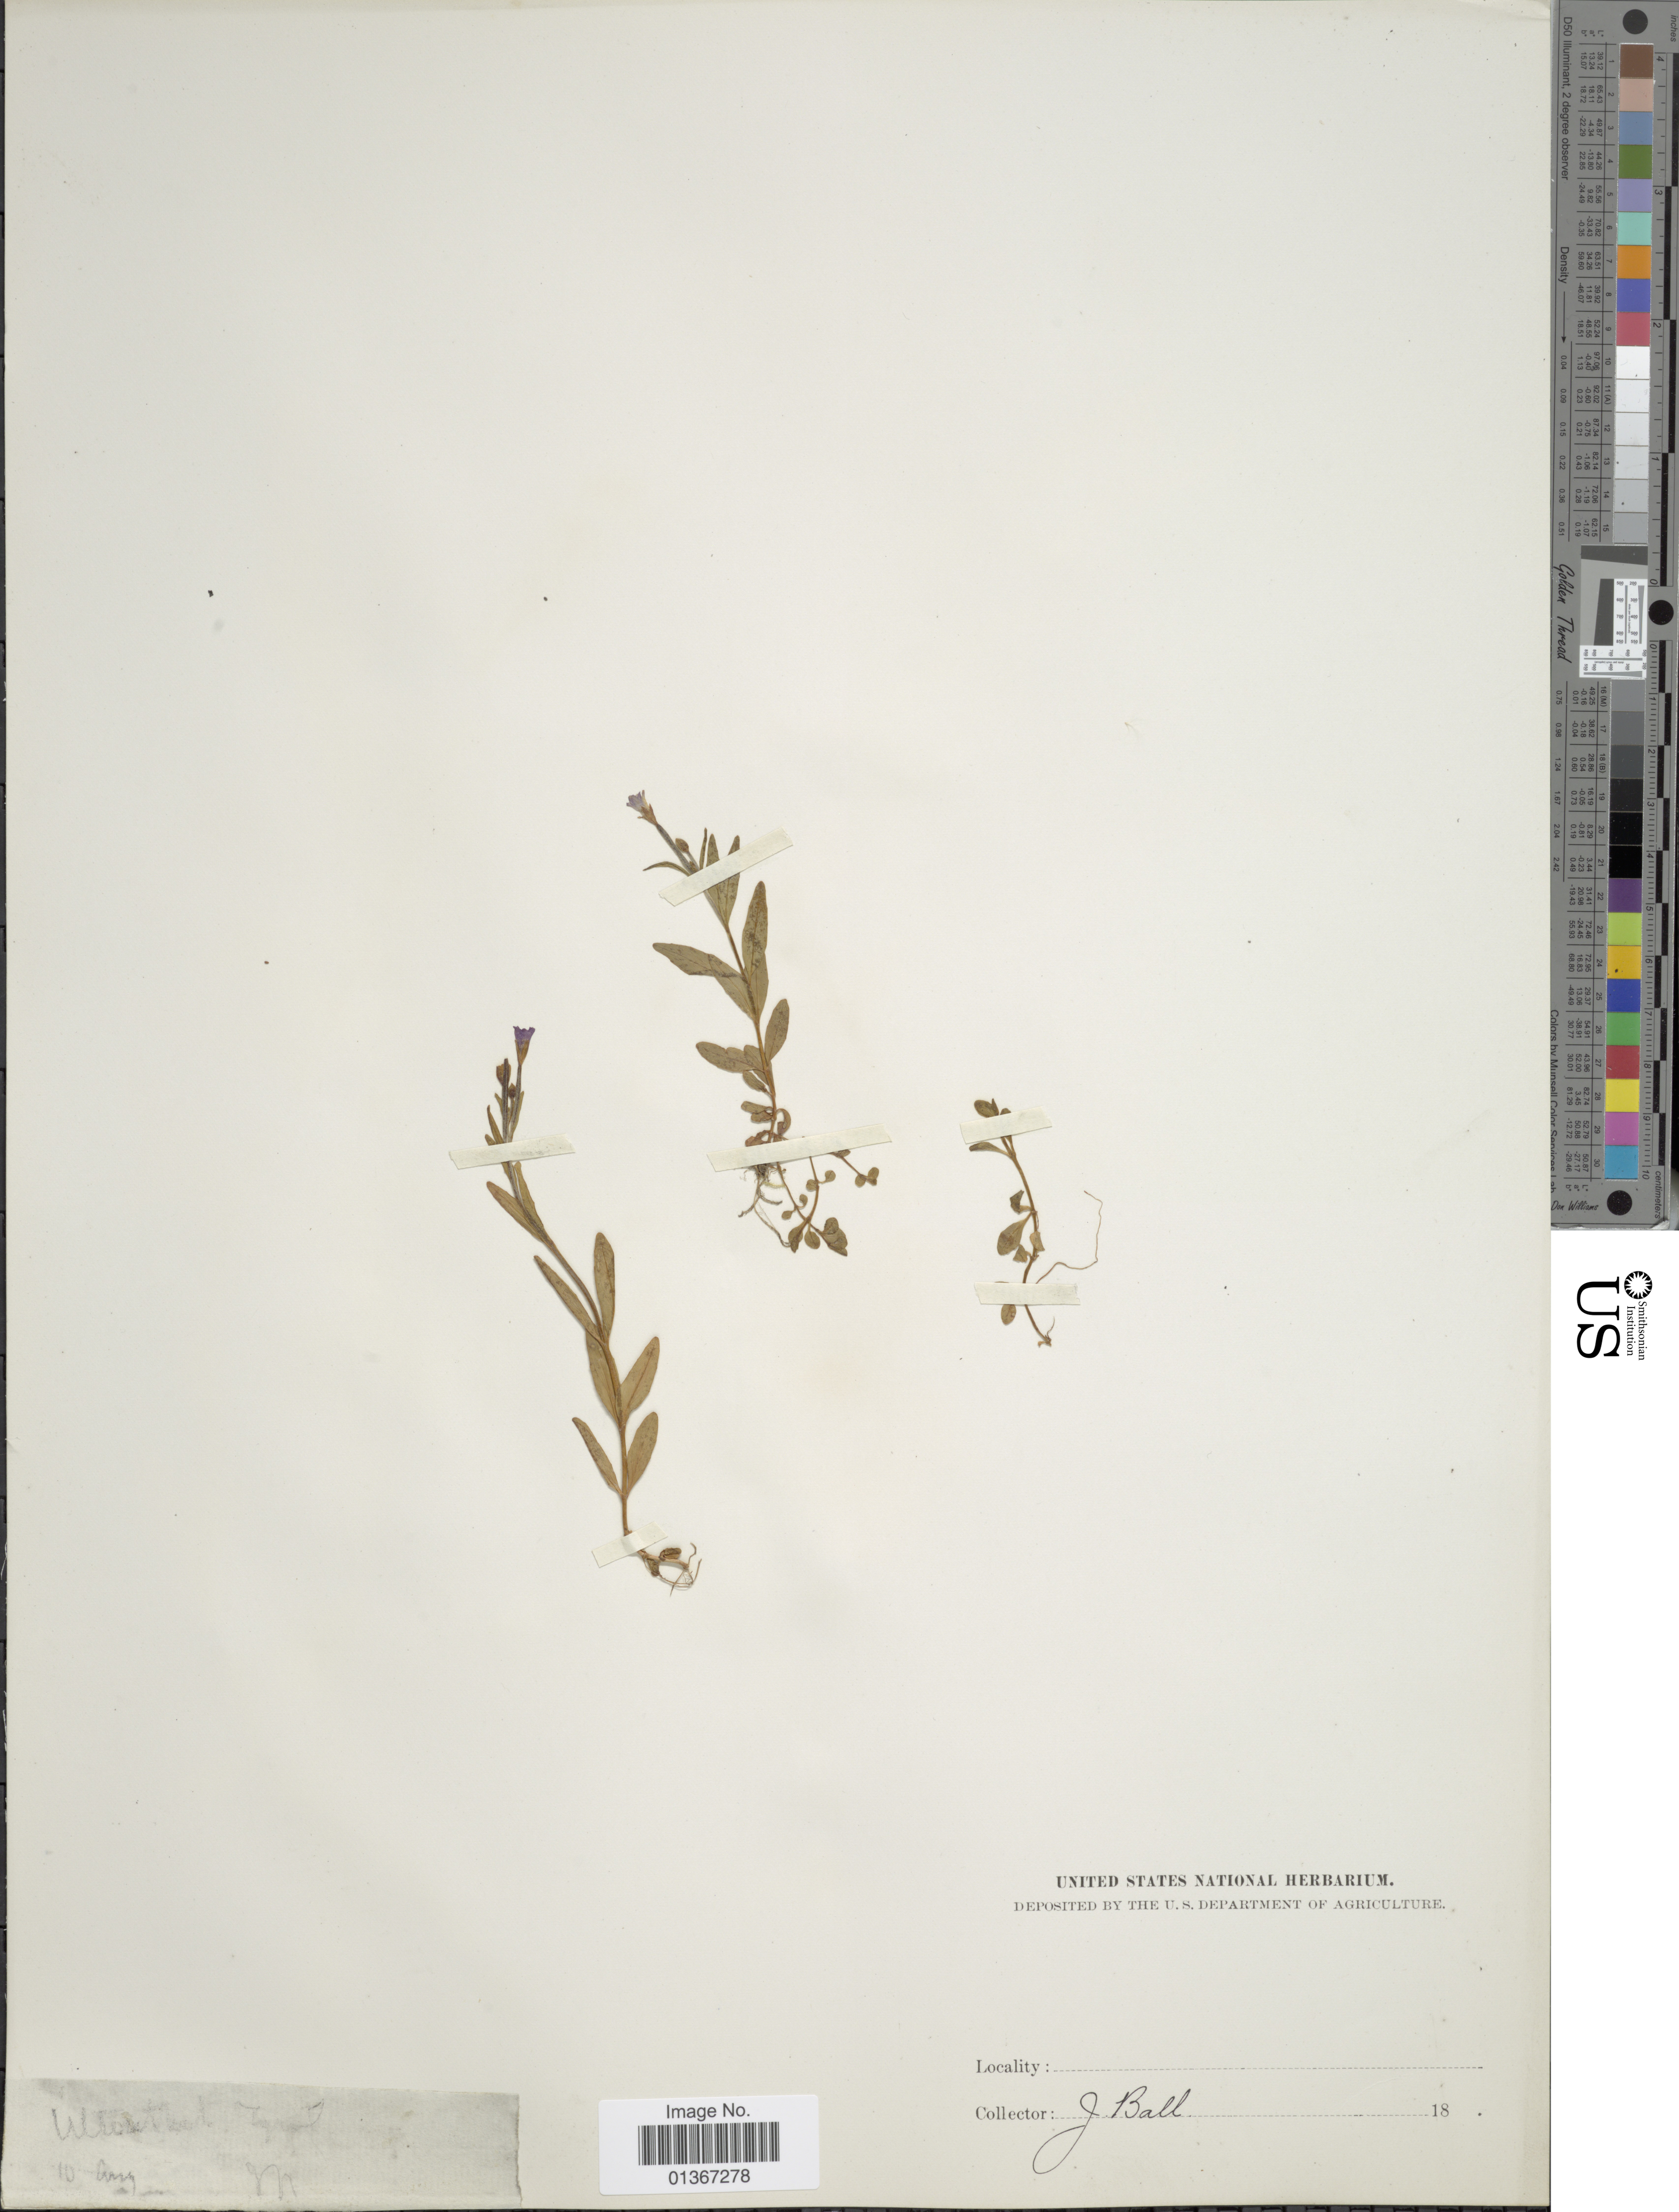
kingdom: Plantae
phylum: Tracheophyta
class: Magnoliopsida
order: Myrtales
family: Onagraceae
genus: Epilobium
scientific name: Epilobium sp.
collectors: J. Ball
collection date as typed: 18_